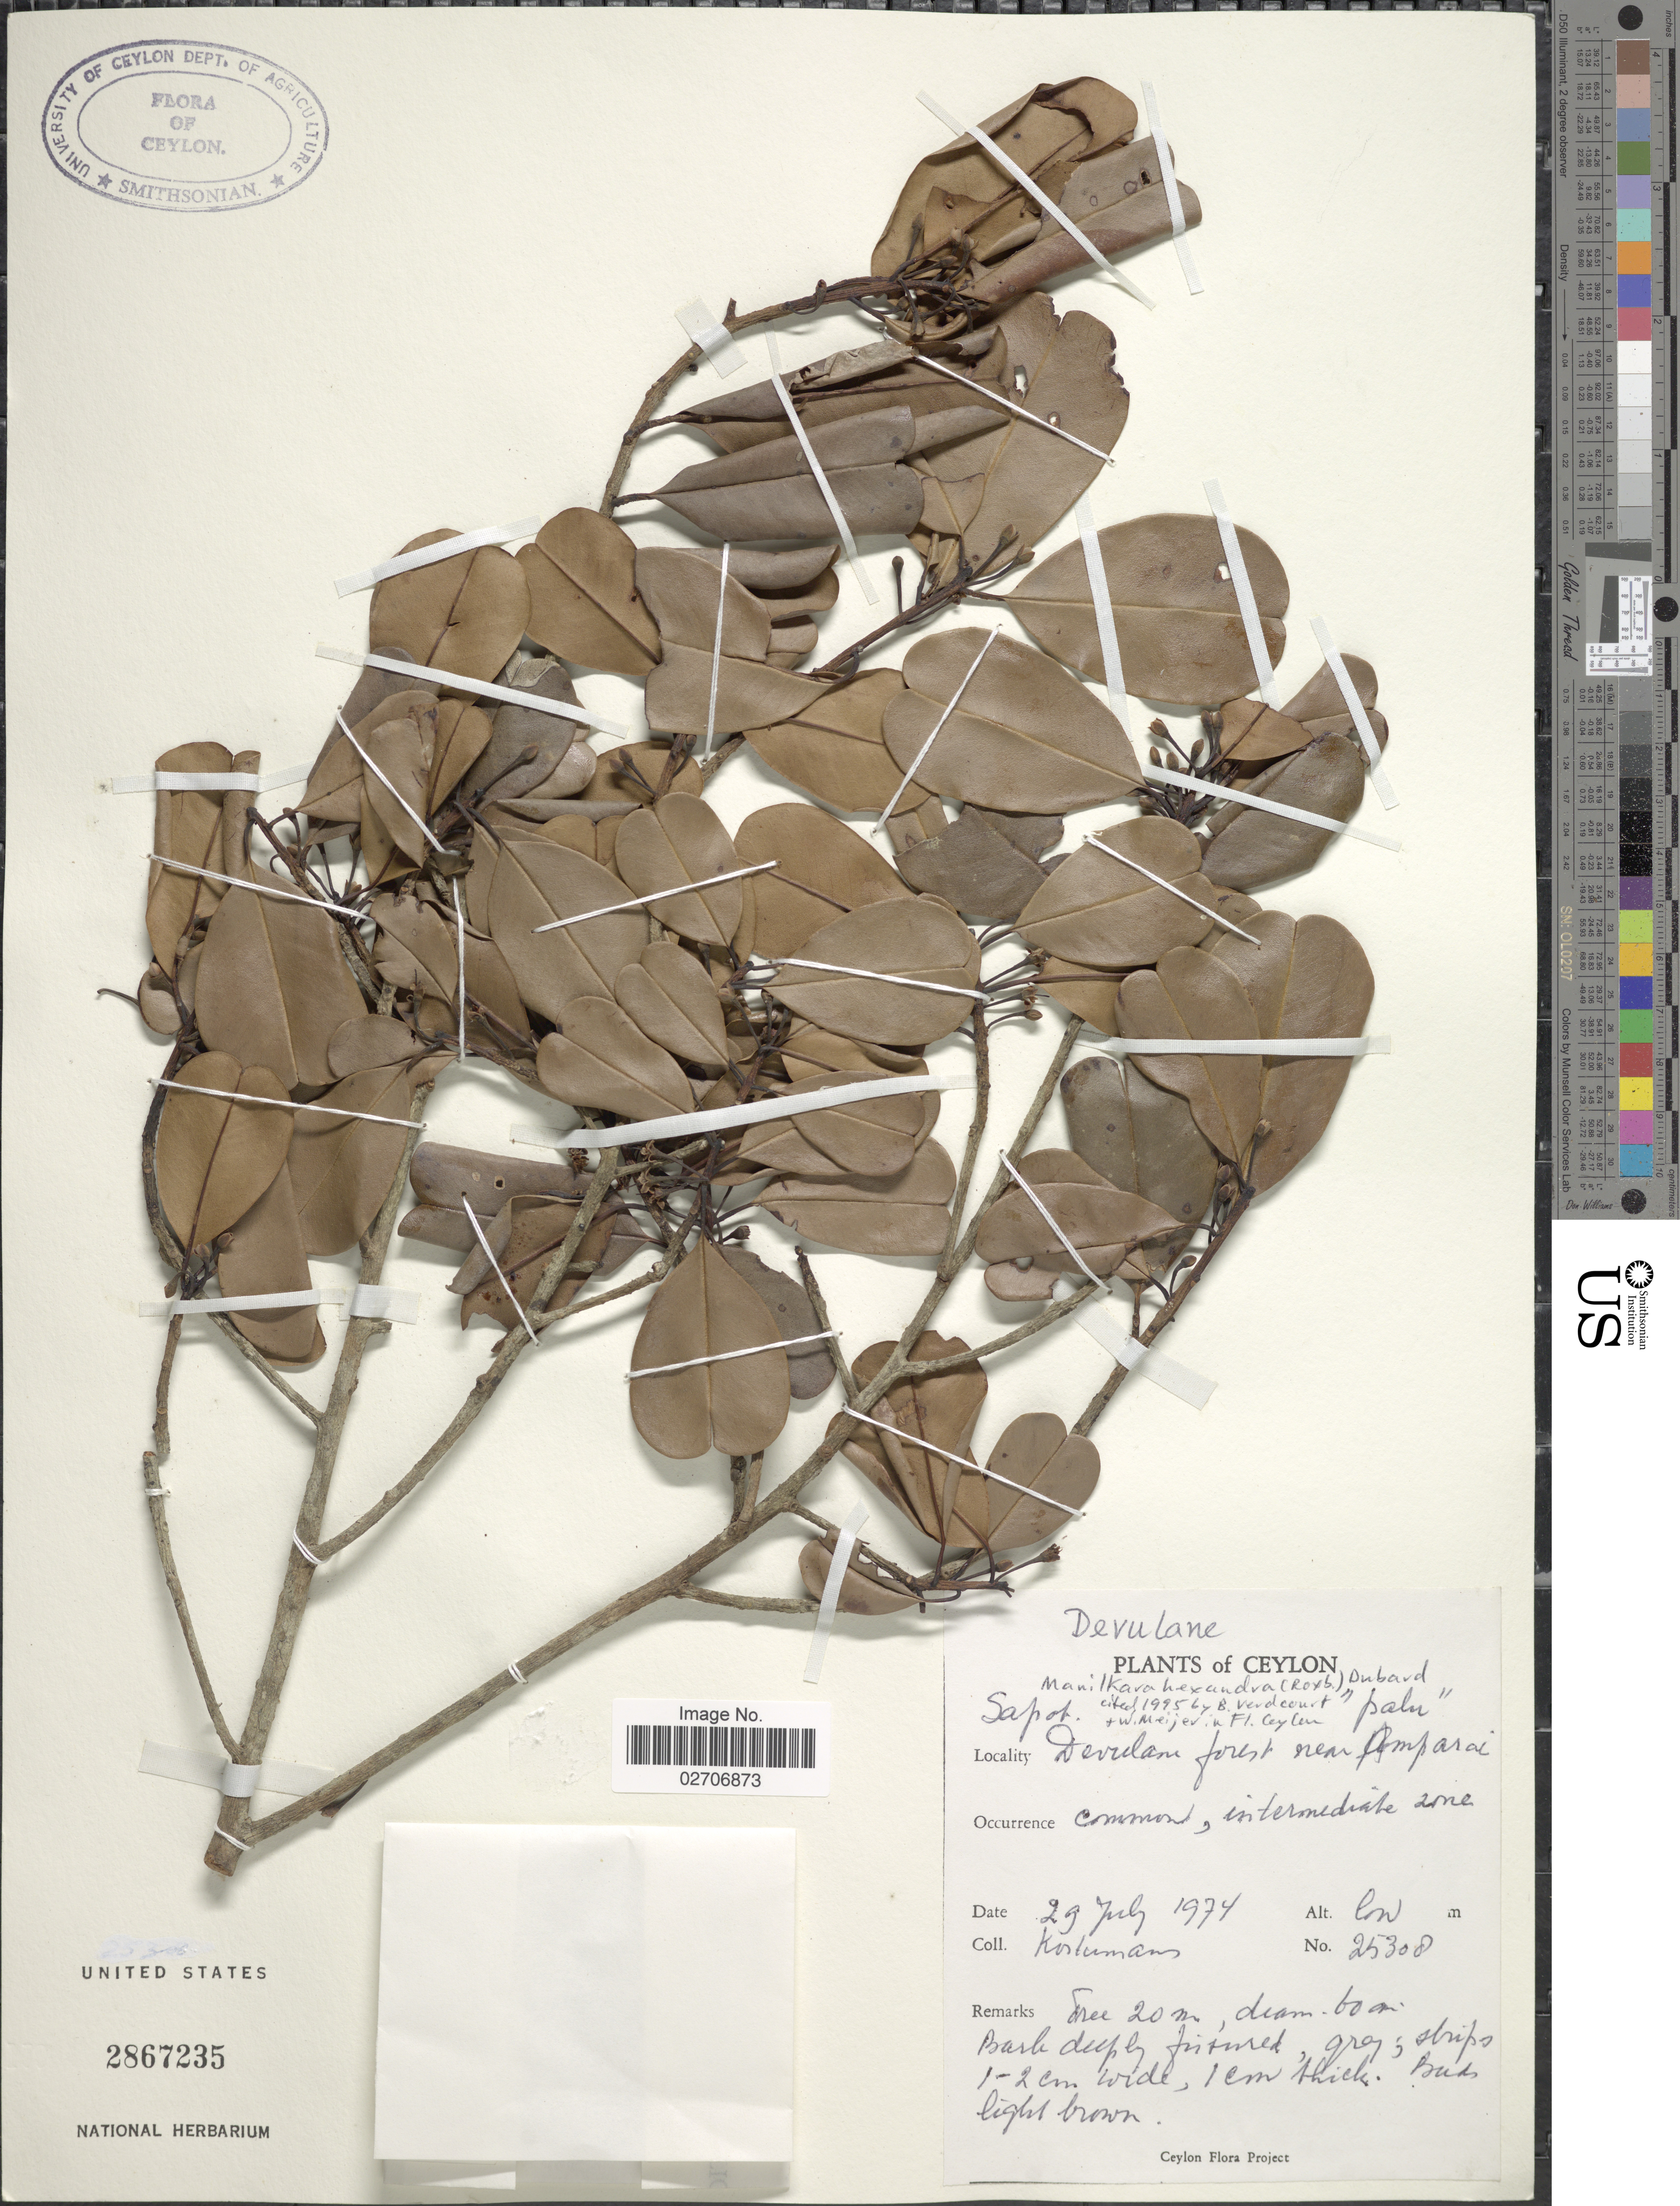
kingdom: Plantae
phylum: Tracheophyta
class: Magnoliopsida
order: Ericales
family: Sapotaceae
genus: Manilkara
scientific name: Manilkara hexandra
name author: (Roxb.) Dubard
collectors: Kostermans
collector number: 25308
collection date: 1974-07-29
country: Sri Lanka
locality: Ceylon, Devidane forest near Ampara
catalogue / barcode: US 2867235